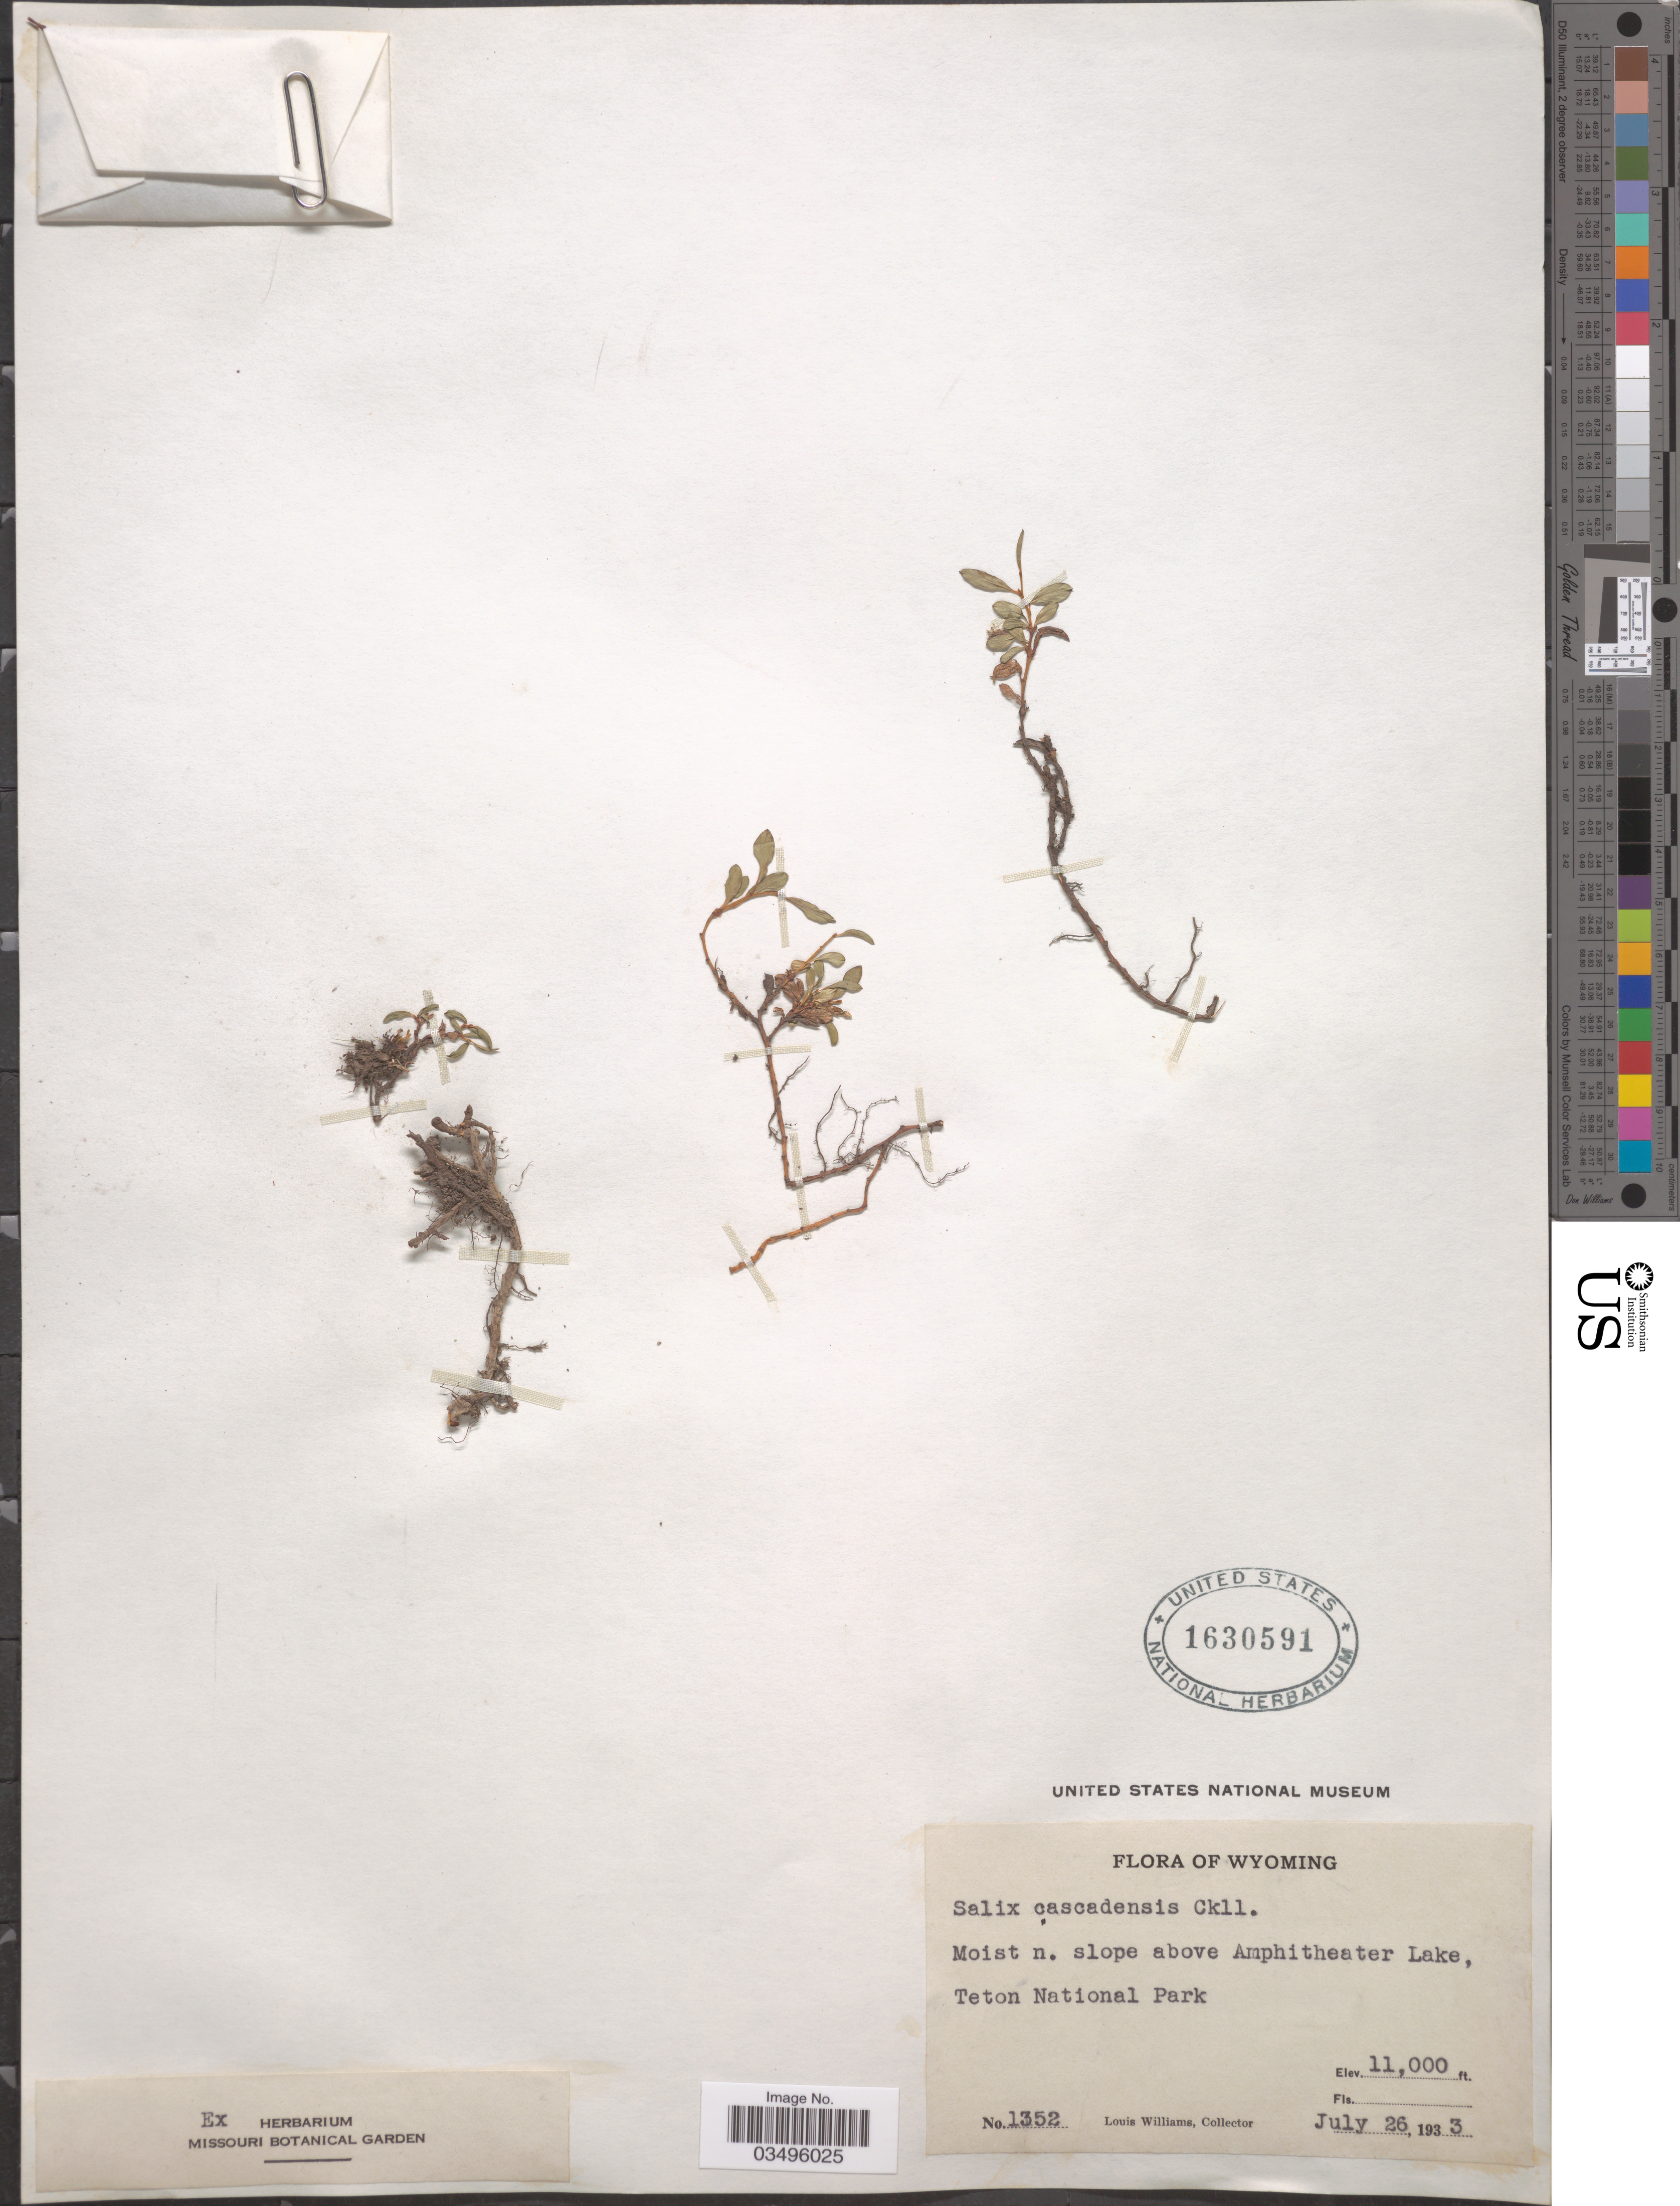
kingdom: Plantae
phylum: Tracheophyta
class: Magnoliopsida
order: Malpighiales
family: Salicaceae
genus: Salix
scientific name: Salix cascadensis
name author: Cockerell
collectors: L. G. Williams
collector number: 1352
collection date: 1993-07-26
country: United States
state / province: Wyoming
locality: Moist n. slope above Amphitheater Lake, Teton National Park.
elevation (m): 3353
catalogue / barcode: US 1630591